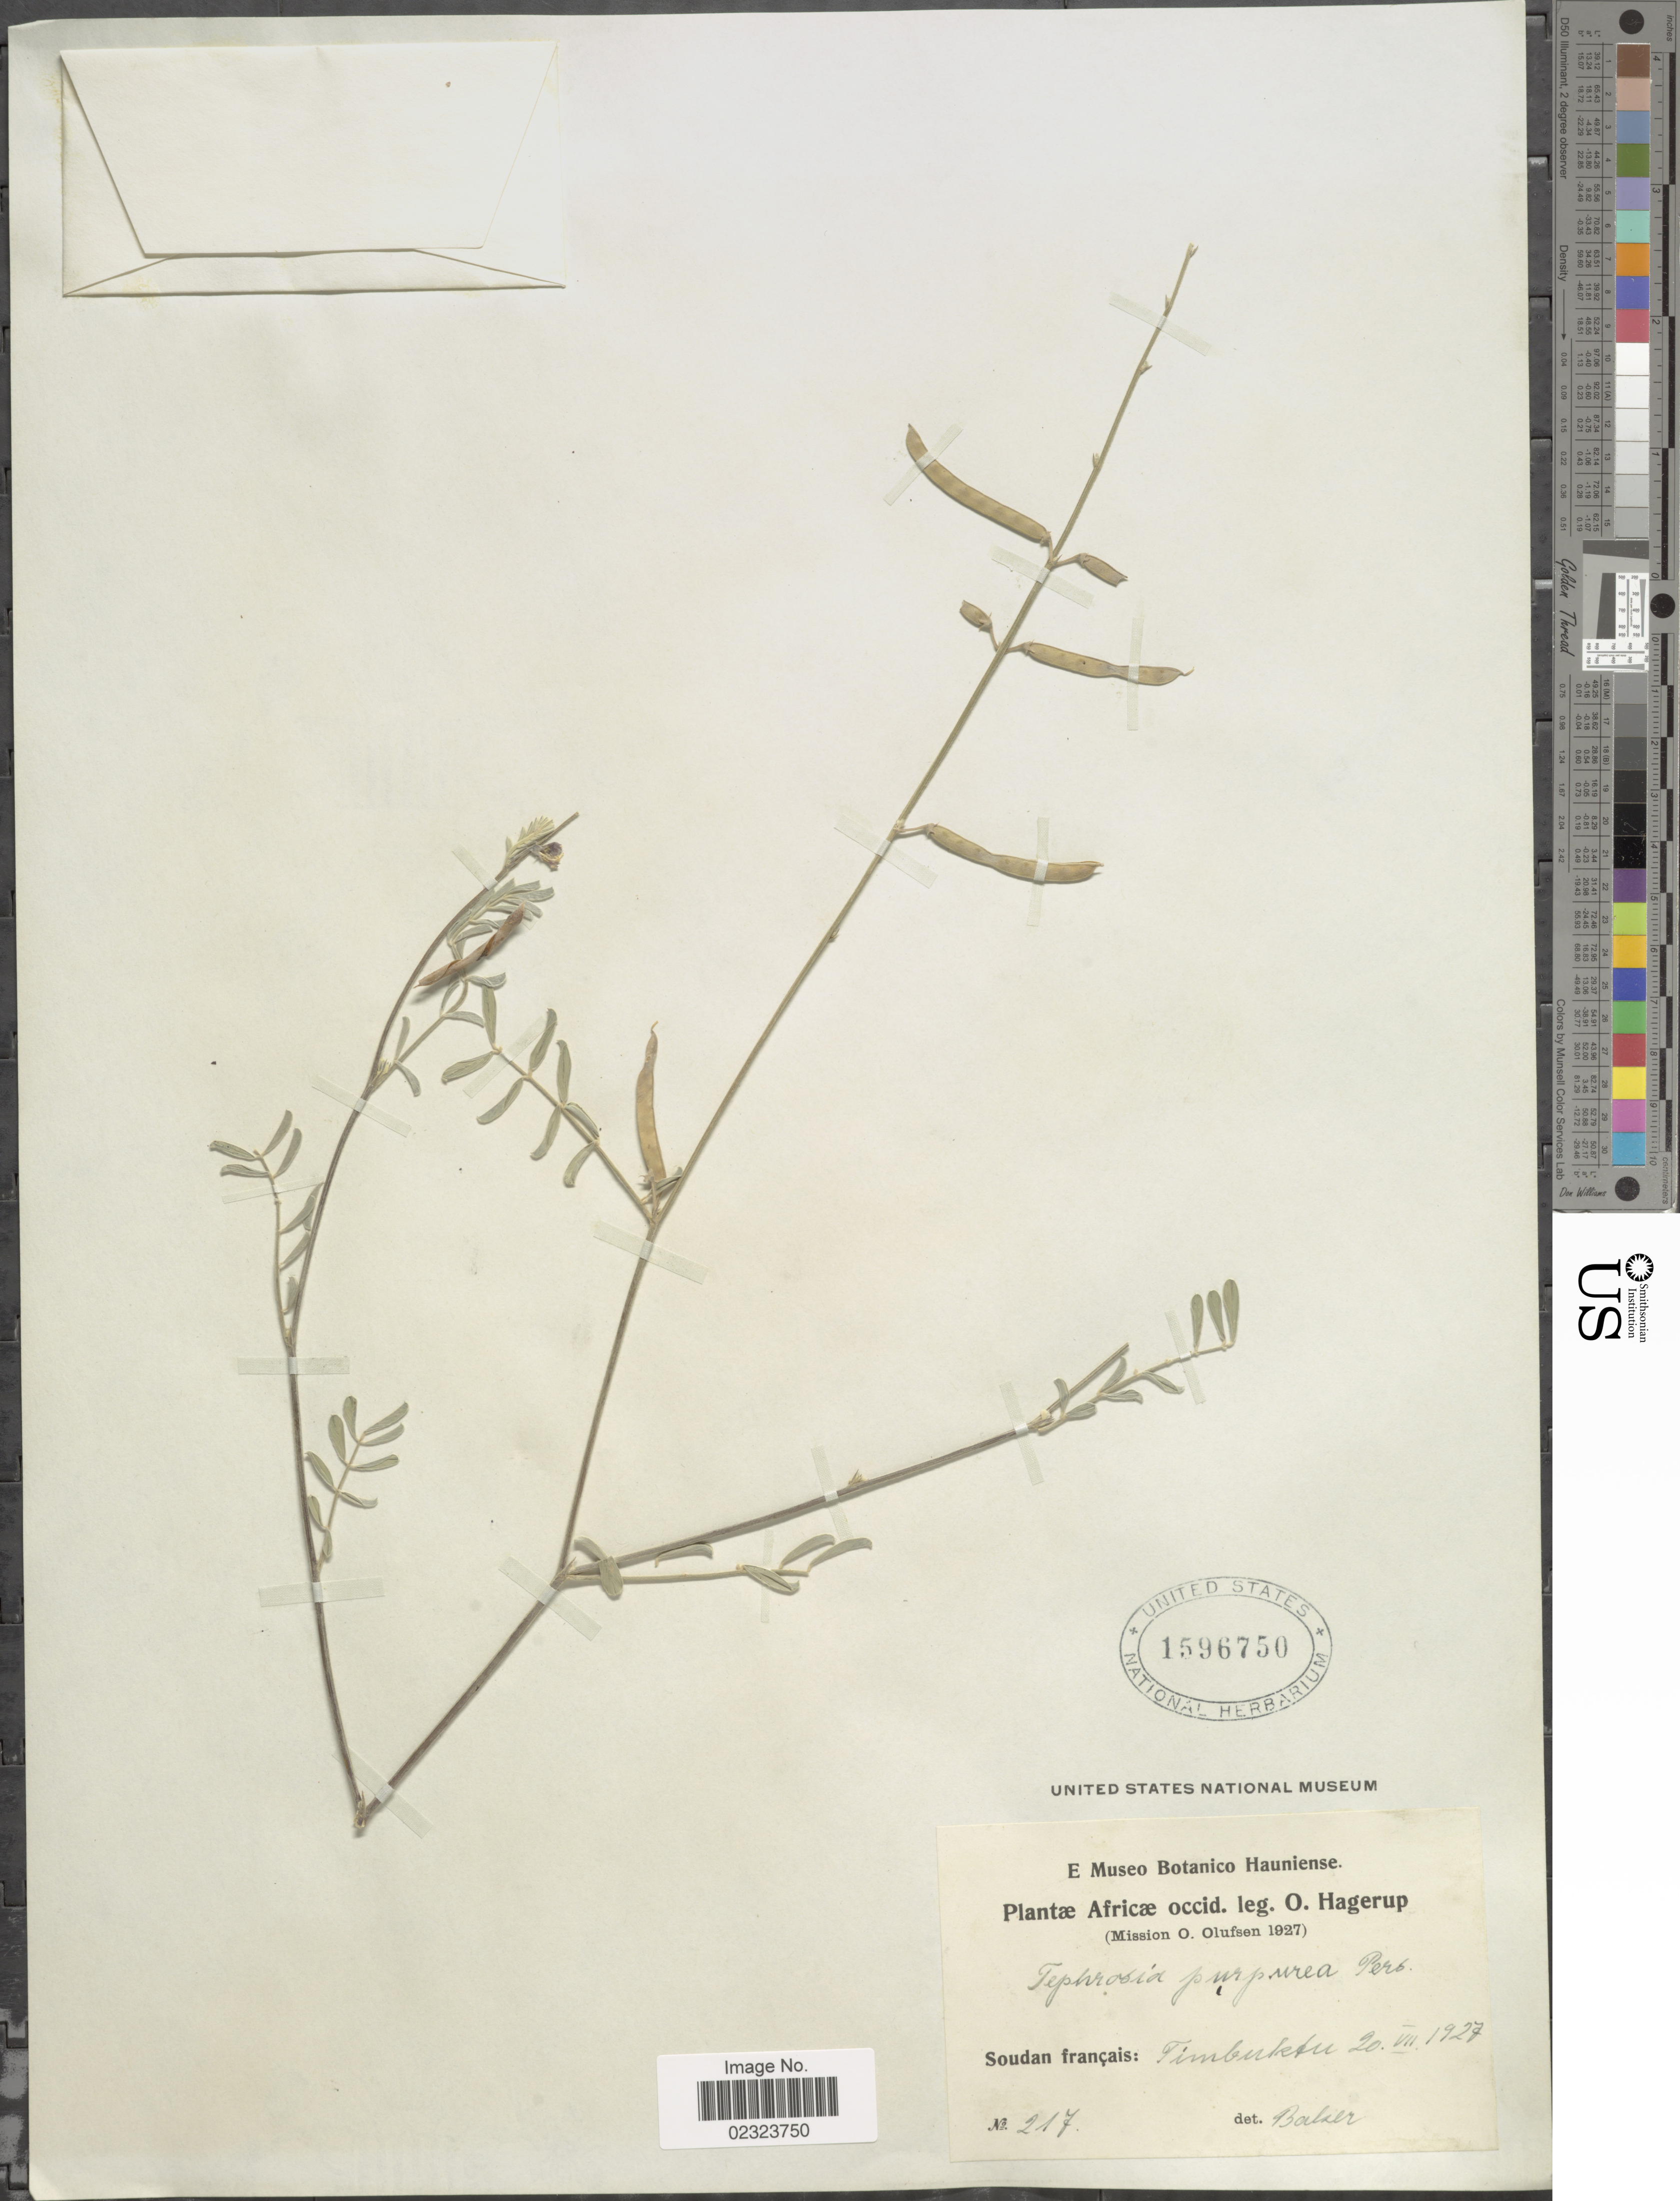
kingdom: Plantae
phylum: Tracheophyta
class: Magnoliopsida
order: Fabales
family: Fabaceae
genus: Tephrosia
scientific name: Tephrosia purpurea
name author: (L.) Pers.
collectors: O. Hagerup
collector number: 217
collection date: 1927-07-20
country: Mali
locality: Africae occid., Soudan francais: Timbuktu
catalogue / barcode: US 1596750